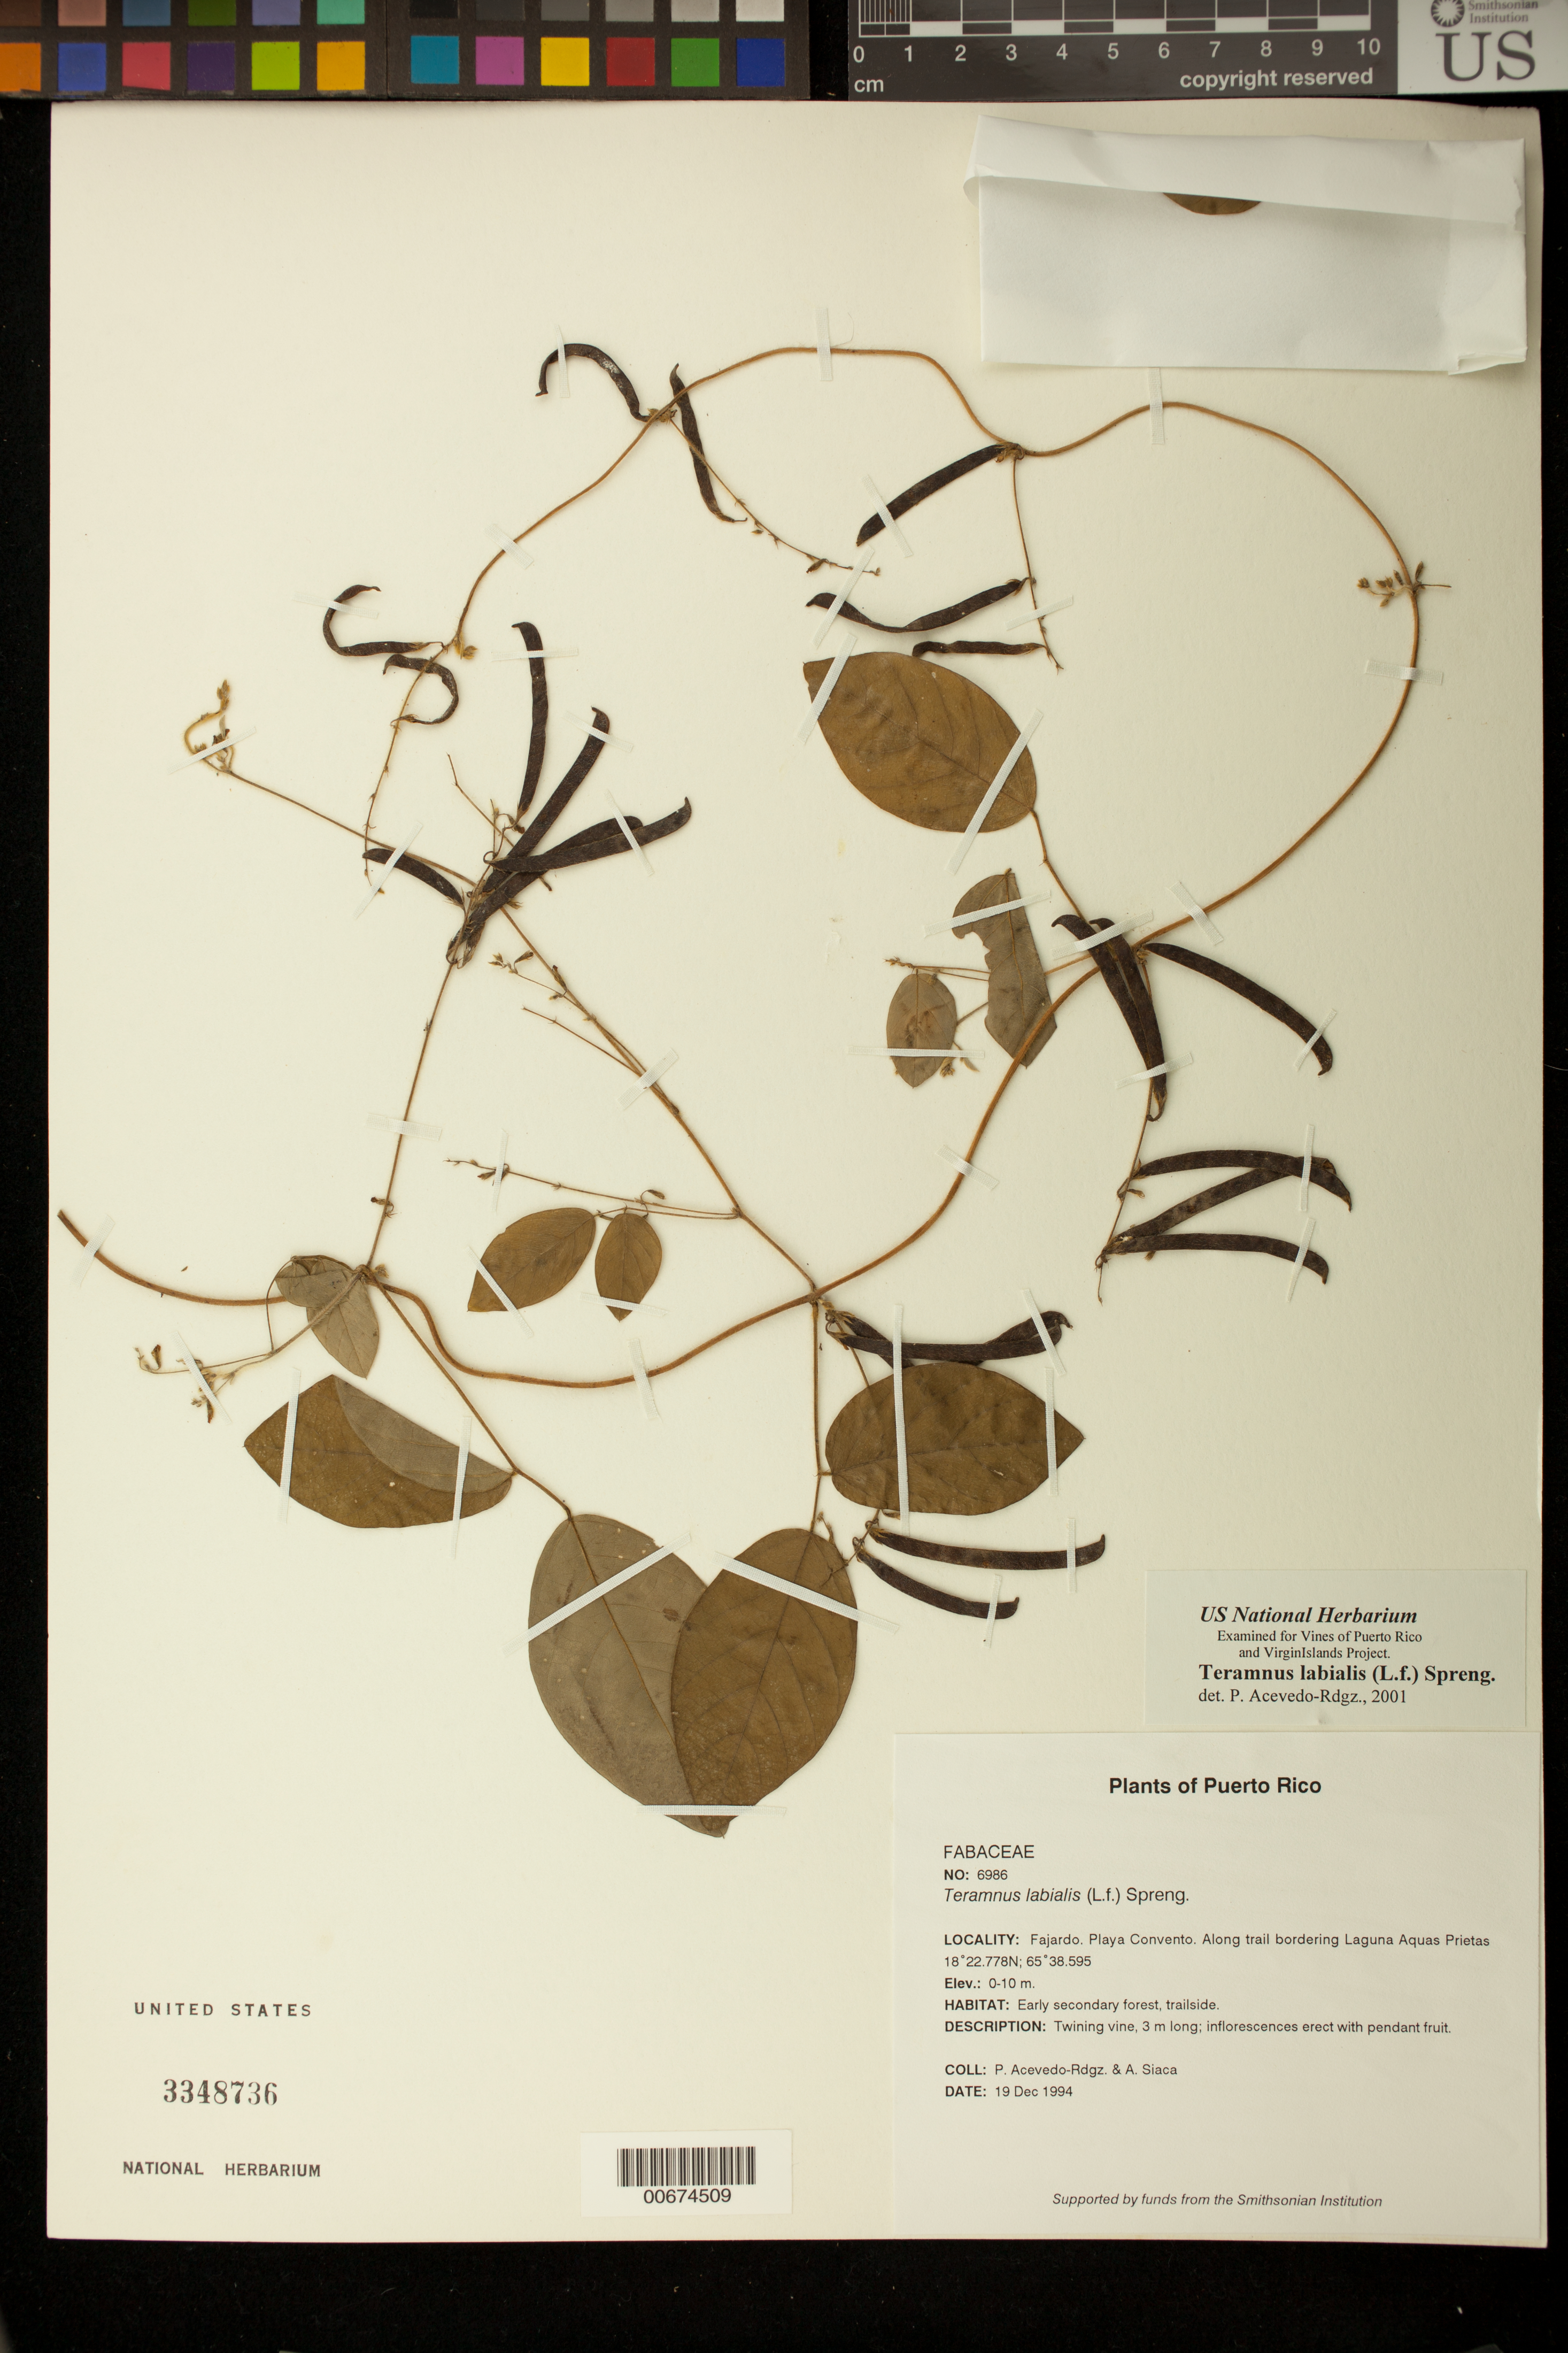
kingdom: Plantae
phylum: Tracheophyta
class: Magnoliopsida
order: Fabales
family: Fabaceae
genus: Teramnus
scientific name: Teramnus labialis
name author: (L. f.) Spreng.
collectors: P. Acevedo-Rodr. & A. Siaca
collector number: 6986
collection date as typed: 19 Dec 1994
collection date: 1994-12-19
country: Puerto Rico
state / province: Fajardo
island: Puerto Rico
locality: Fajardo; Playa Convento. Along trail bordering Laguna Aquas Prietas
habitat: Early secondary forest, trailside.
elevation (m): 0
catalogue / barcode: US 3348736